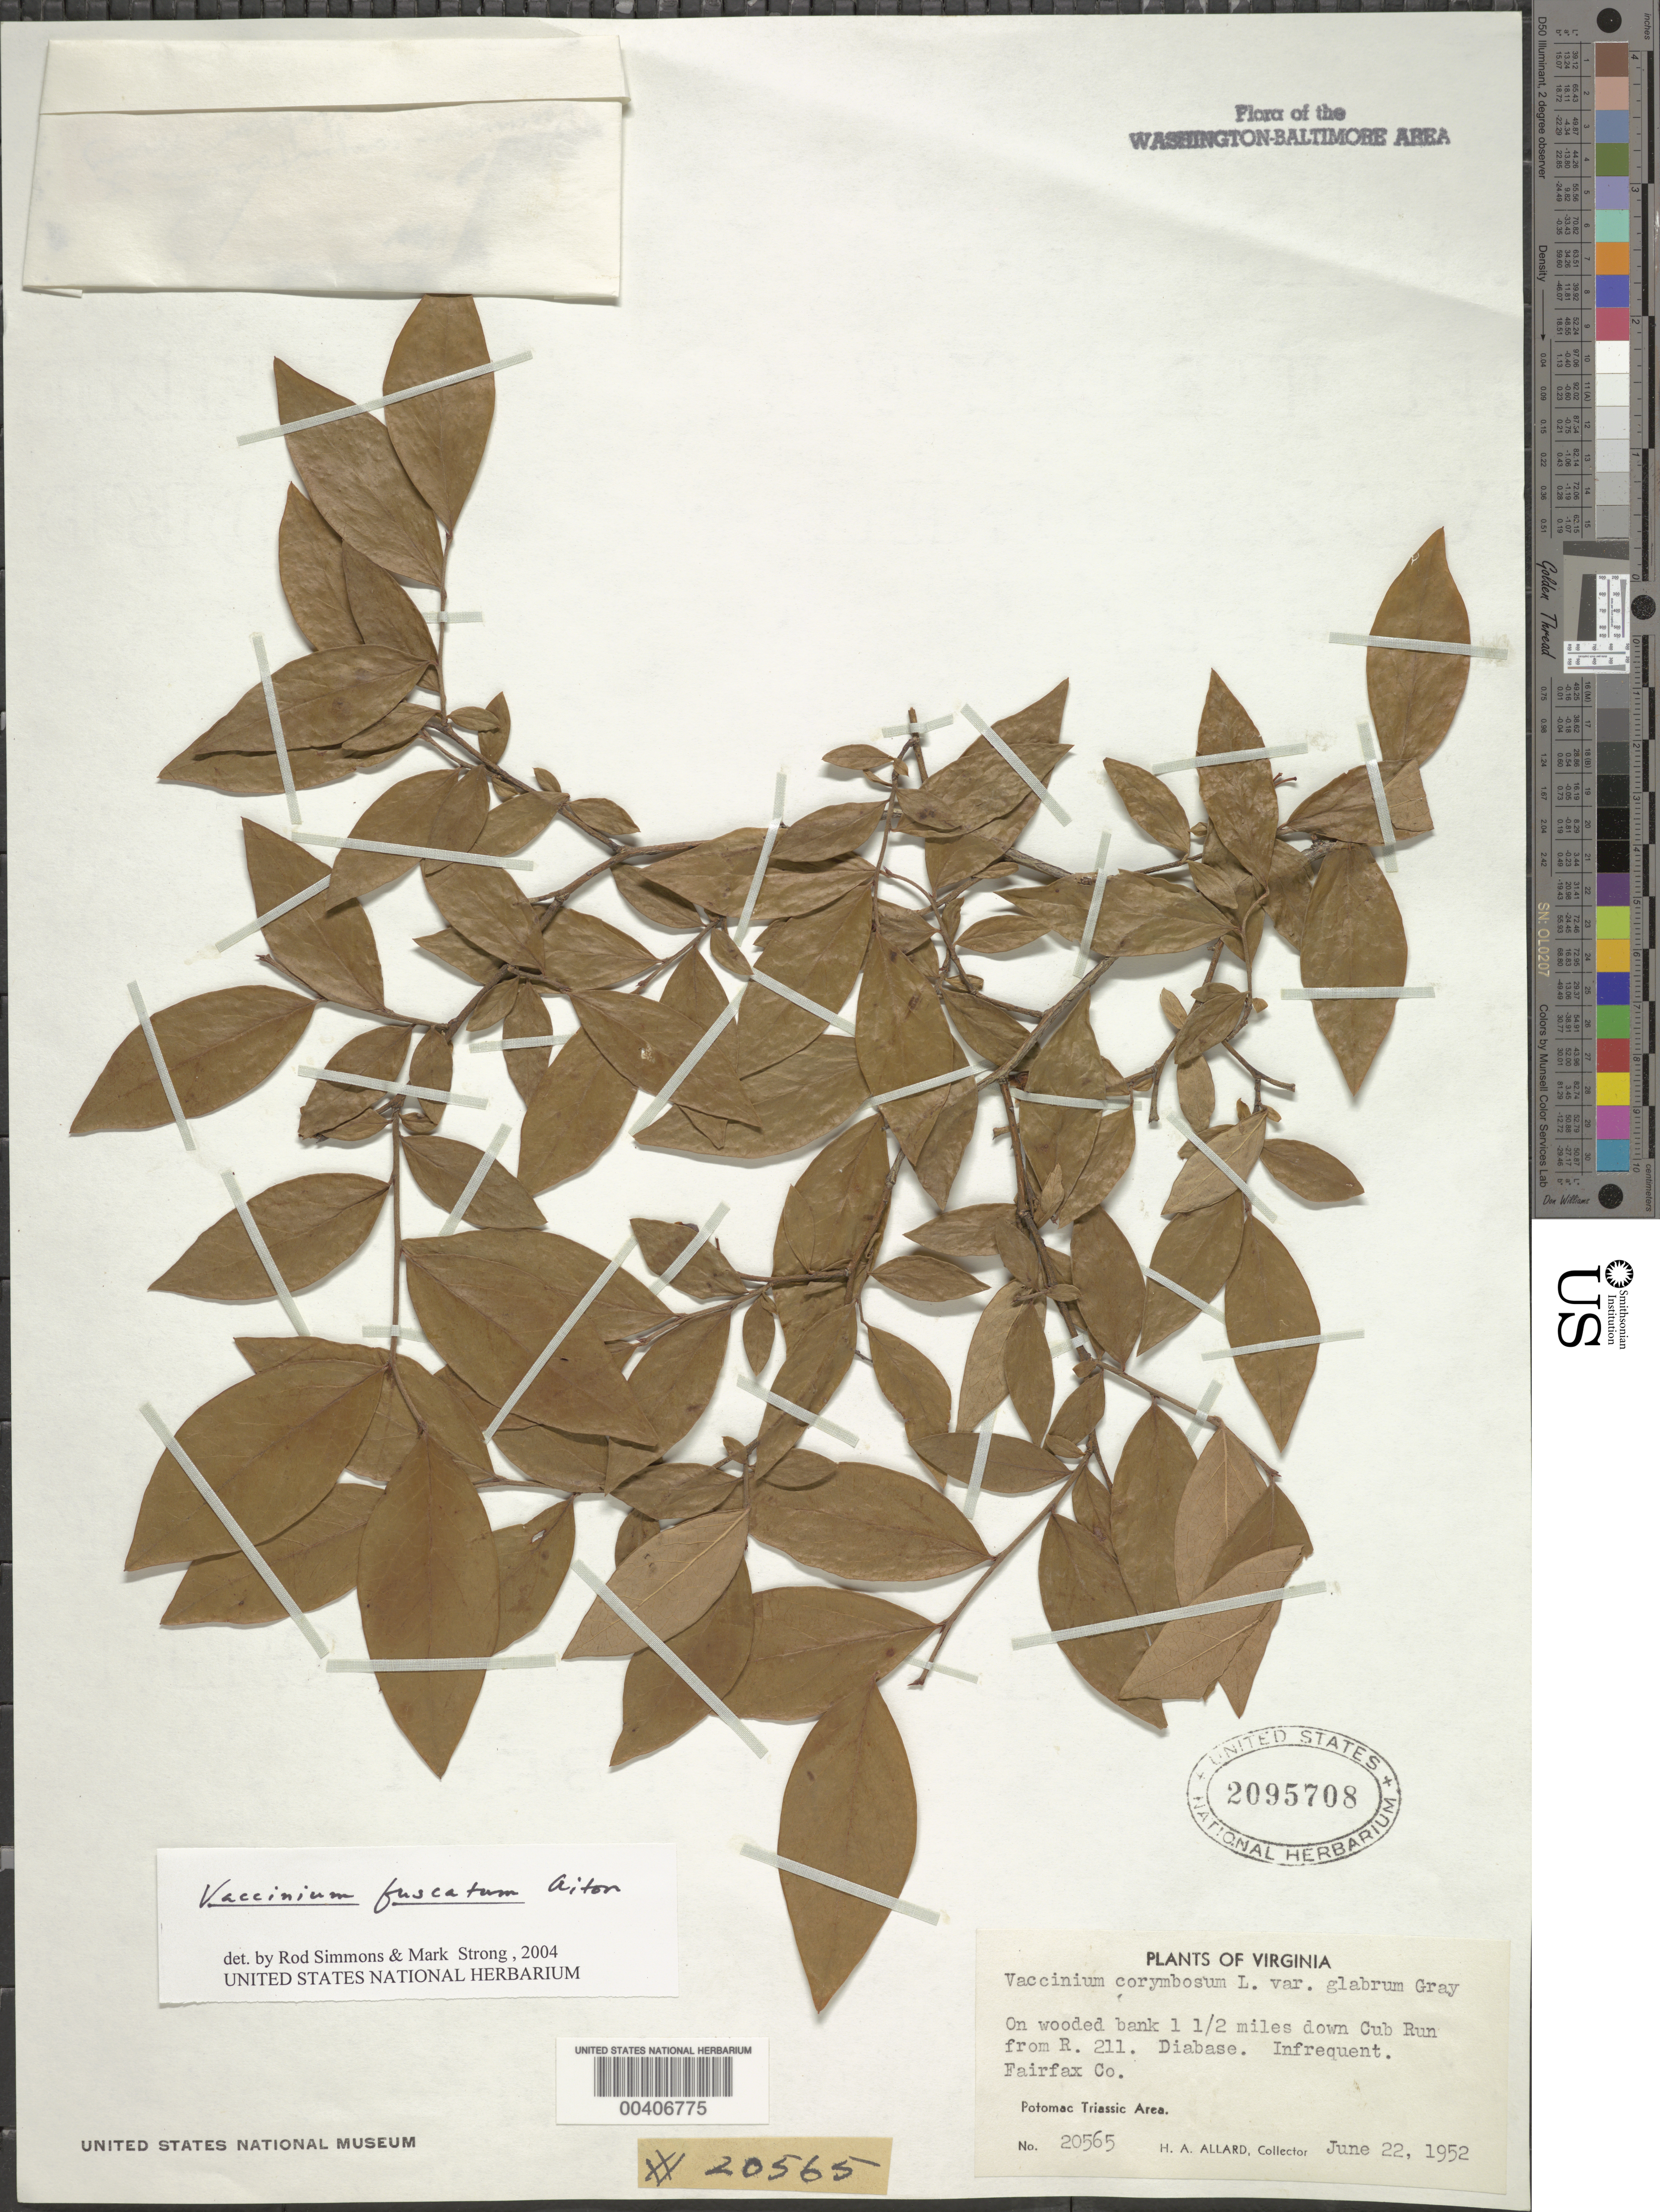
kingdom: Plantae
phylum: Tracheophyta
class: Magnoliopsida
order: Ericales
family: Ericaceae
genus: Vaccinium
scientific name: Vaccinium corymbosum var. glabrum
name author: A. Gray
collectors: H. A. Allard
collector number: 20565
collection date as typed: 22 Jun 1952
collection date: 1952-06-22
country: United States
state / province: Virginia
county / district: Fairfax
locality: Downstream from Route 211 on Cub Run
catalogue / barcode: US 2095708